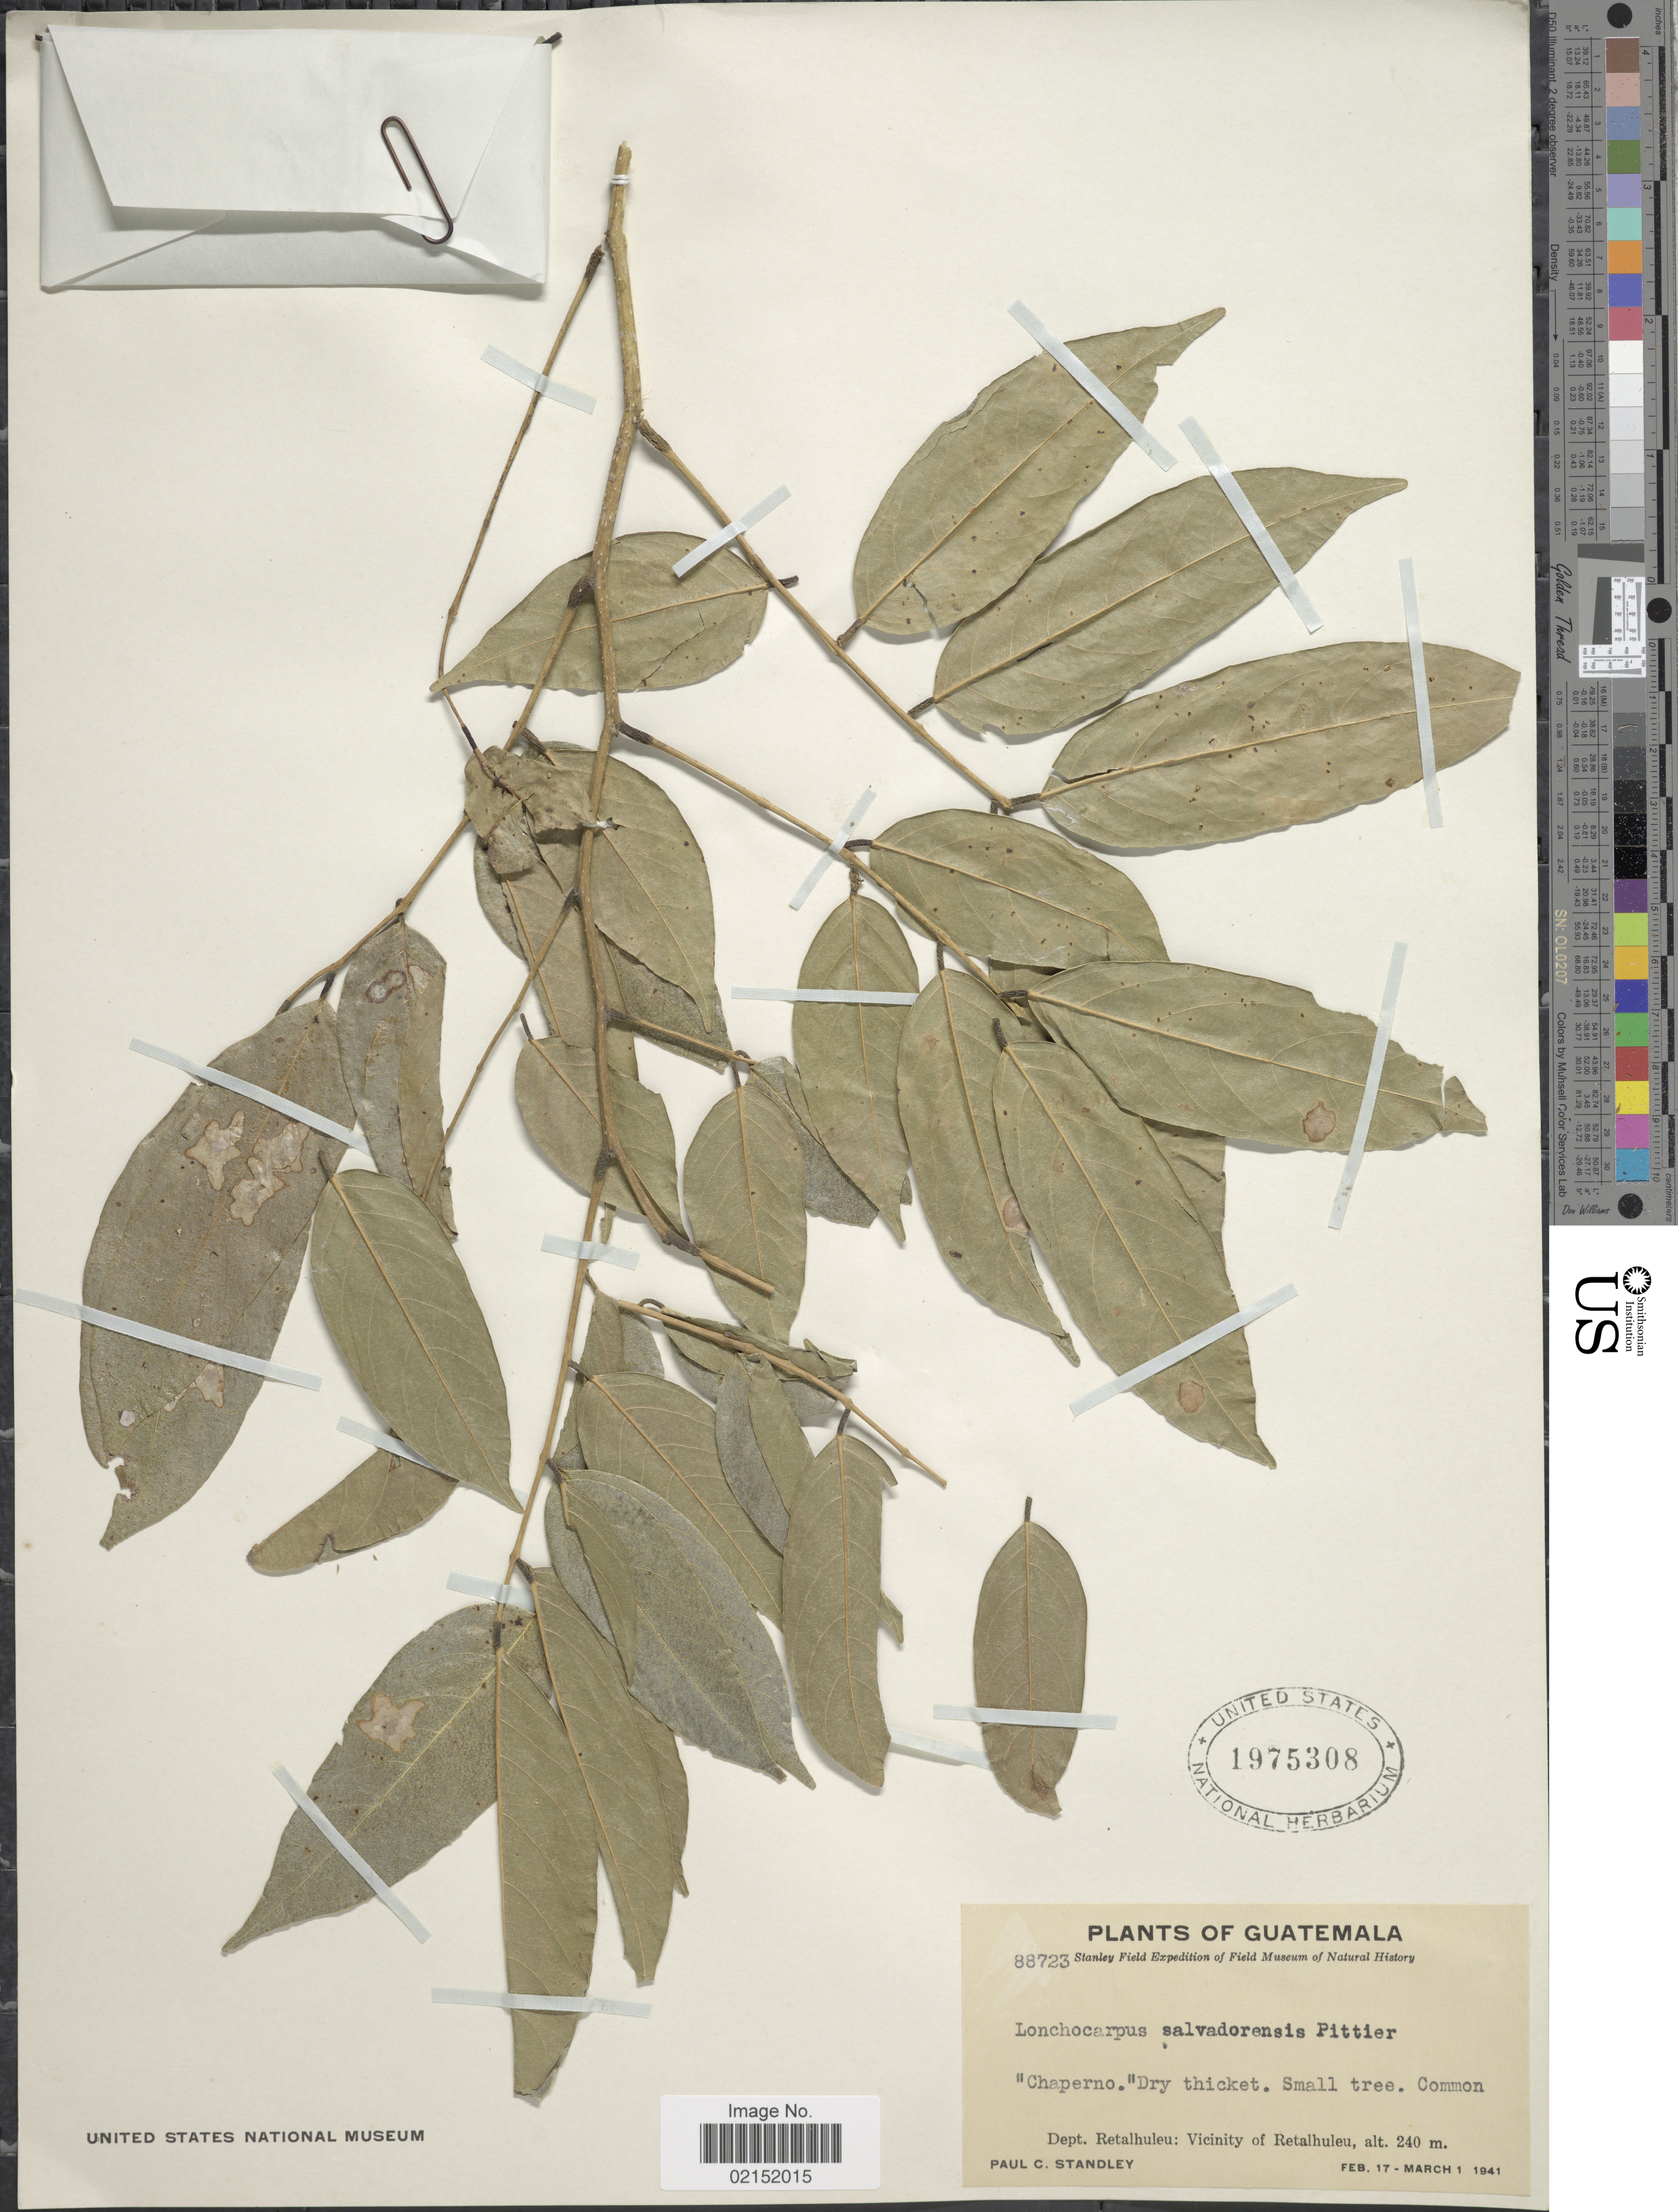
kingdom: Plantae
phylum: Tracheophyta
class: Magnoliopsida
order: Fabales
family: Fabaceae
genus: Lonchocarpus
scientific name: Lonchocarpus salvadorensis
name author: Pittier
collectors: P. C. Standley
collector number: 88723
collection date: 1941-02-17/1941-03-01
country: Guatemala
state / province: Retalhuleu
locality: Vicinity of Retalhuleu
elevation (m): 240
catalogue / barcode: US 1975308